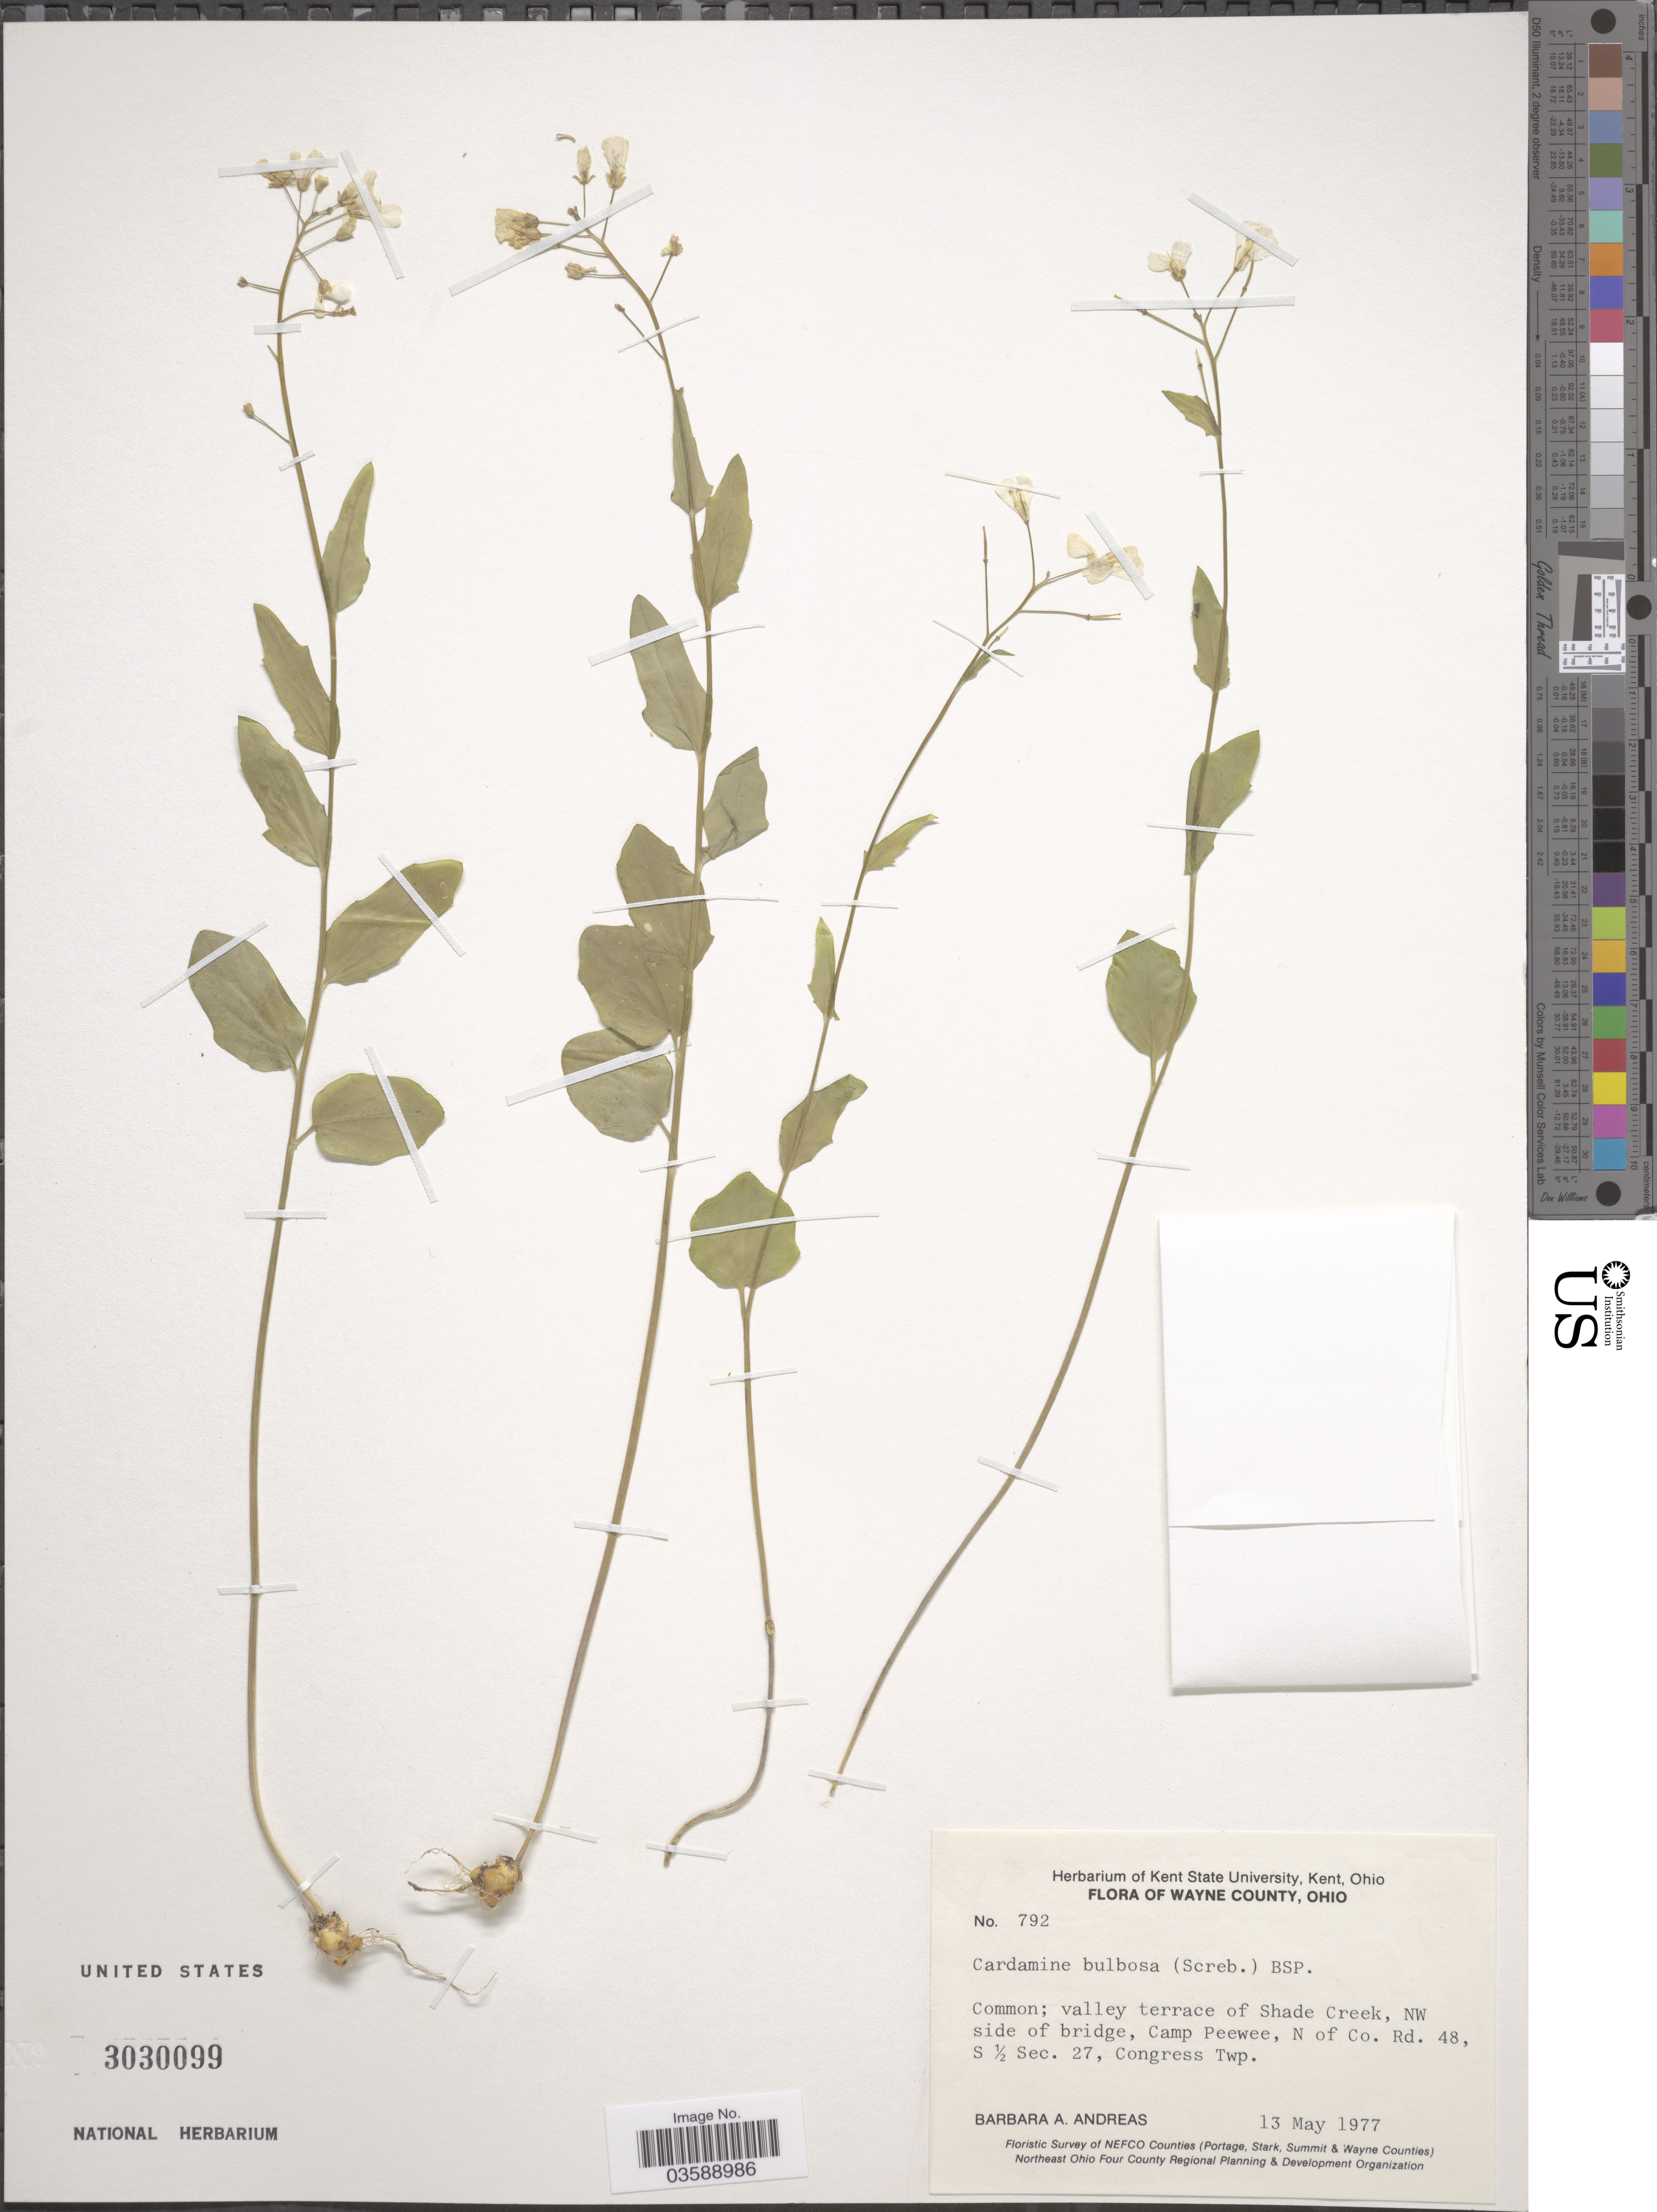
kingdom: Plantae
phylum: Tracheophyta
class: Magnoliopsida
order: Brassicales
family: Brassicaceae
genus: Cardamine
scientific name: Cardamine bulbosa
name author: (Schreb. ex Muhl.) Britton et al.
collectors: B. A. Andreas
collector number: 792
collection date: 1977-05-13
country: United States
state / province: Ohio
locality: Wayne County. Common; valley terrace of Shade Creek, NW side of bridge, Camp Peewee, N of Co. Rd. 48, S ½ Sec. 27, Congress Twp.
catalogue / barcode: US 3030099